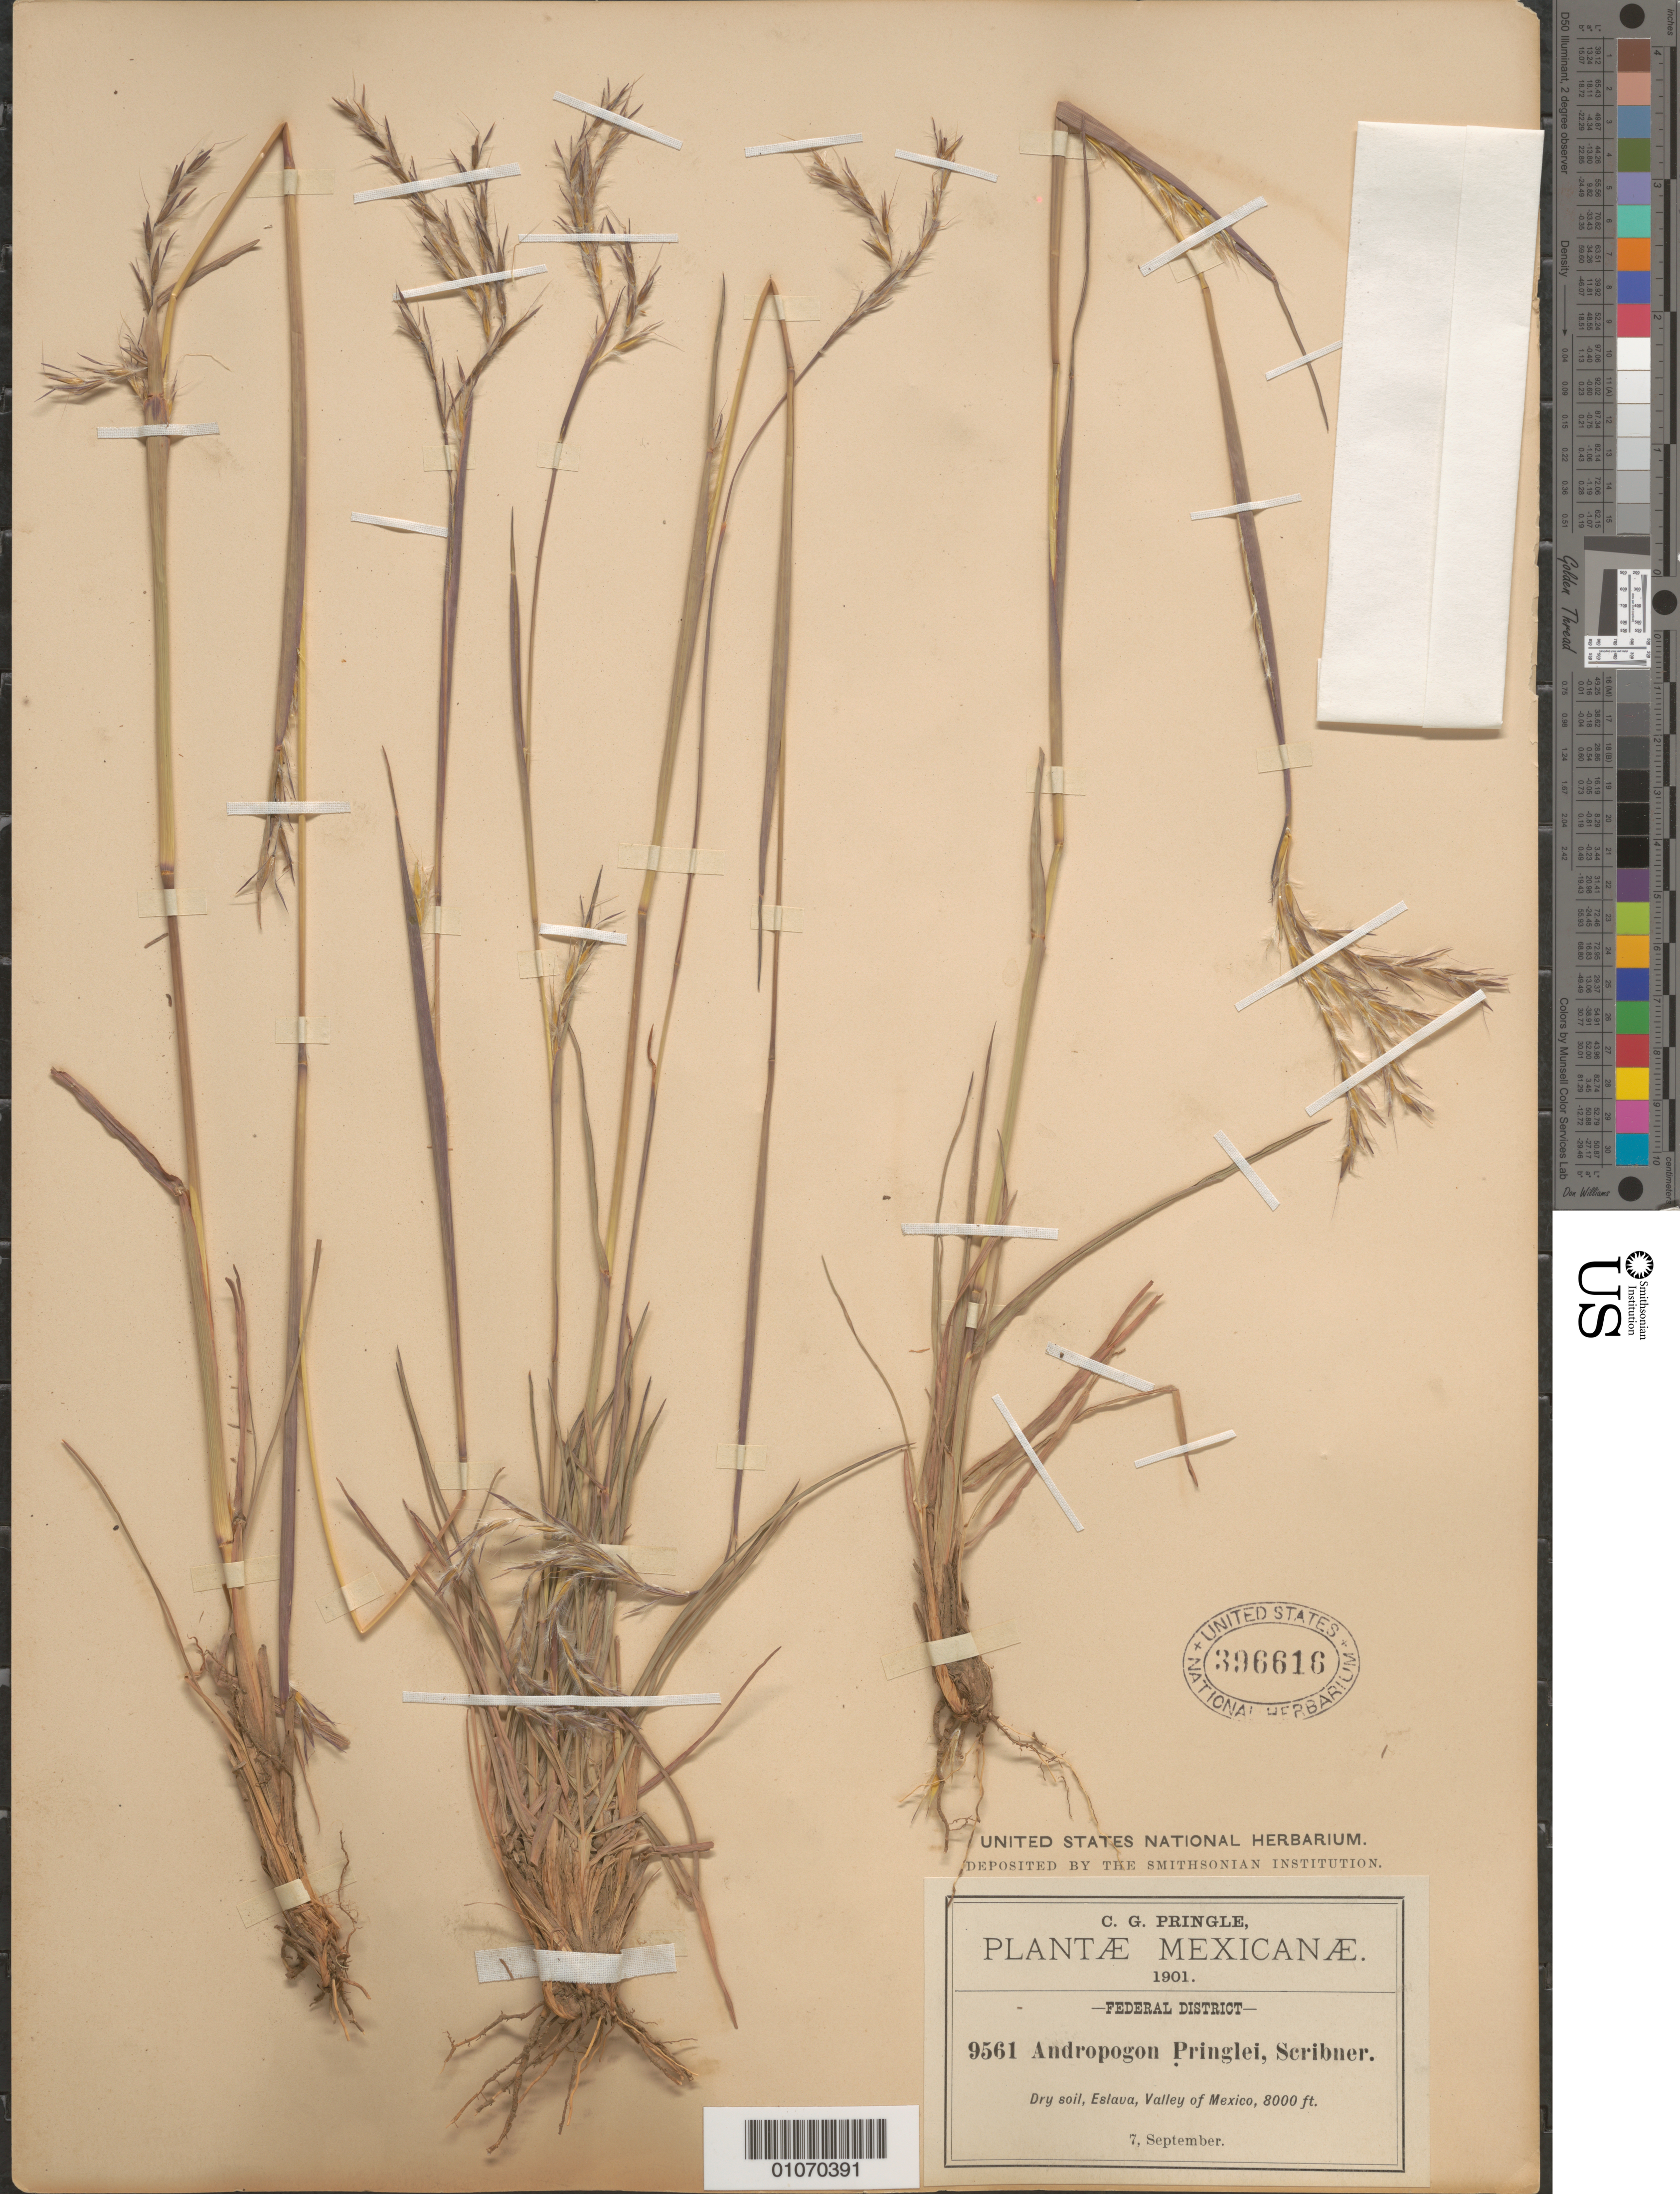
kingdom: Plantae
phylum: Tracheophyta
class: Liliopsida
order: Poales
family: Poaceae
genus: Andropogon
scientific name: Andropogon pringlei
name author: Scribn. & Merr.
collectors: C. G. Pringle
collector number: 9561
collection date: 1901-09-07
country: Mexico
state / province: Distrito Federal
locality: Eslava, Valley of Mexico.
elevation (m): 2438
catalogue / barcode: US 396616